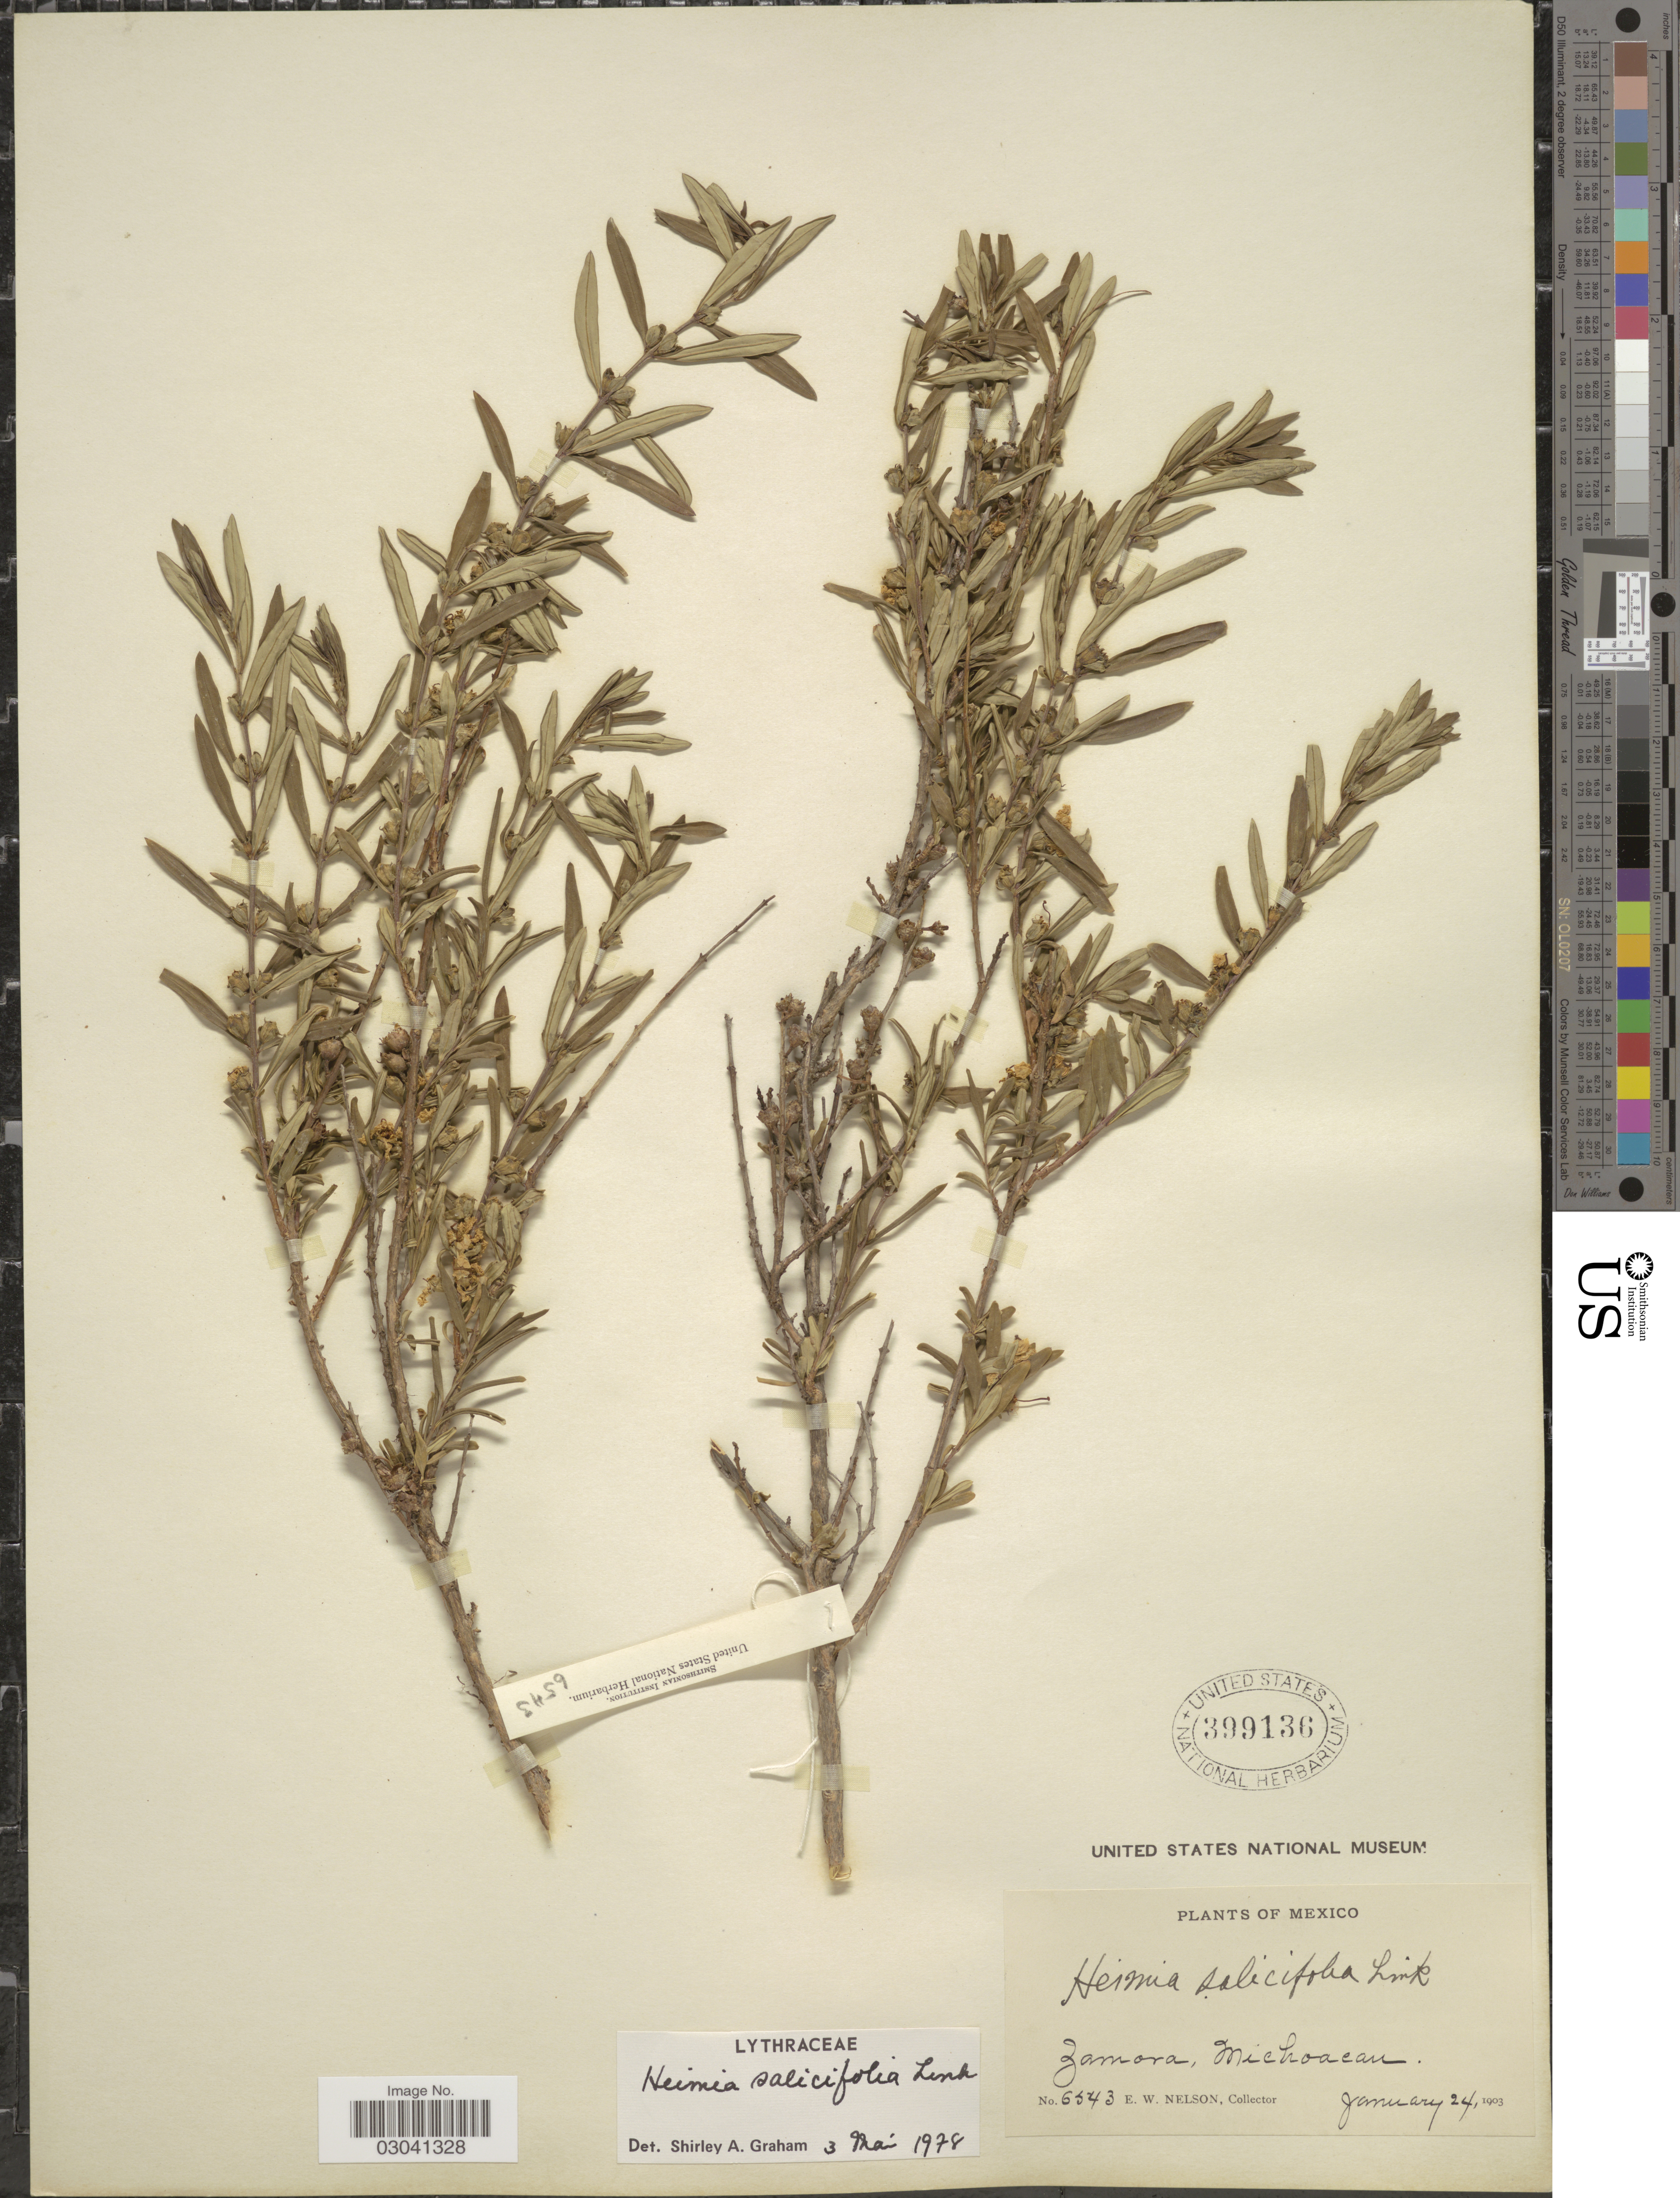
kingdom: Plantae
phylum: Tracheophyta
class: Magnoliopsida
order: Myrtales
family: Lythraceae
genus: Heimia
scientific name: Heimia salicifolia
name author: Link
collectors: E. W. Nelson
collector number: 6543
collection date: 1903-01-24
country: Mexico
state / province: Michoacán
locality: Zamora, Michoacan.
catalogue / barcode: US 399136